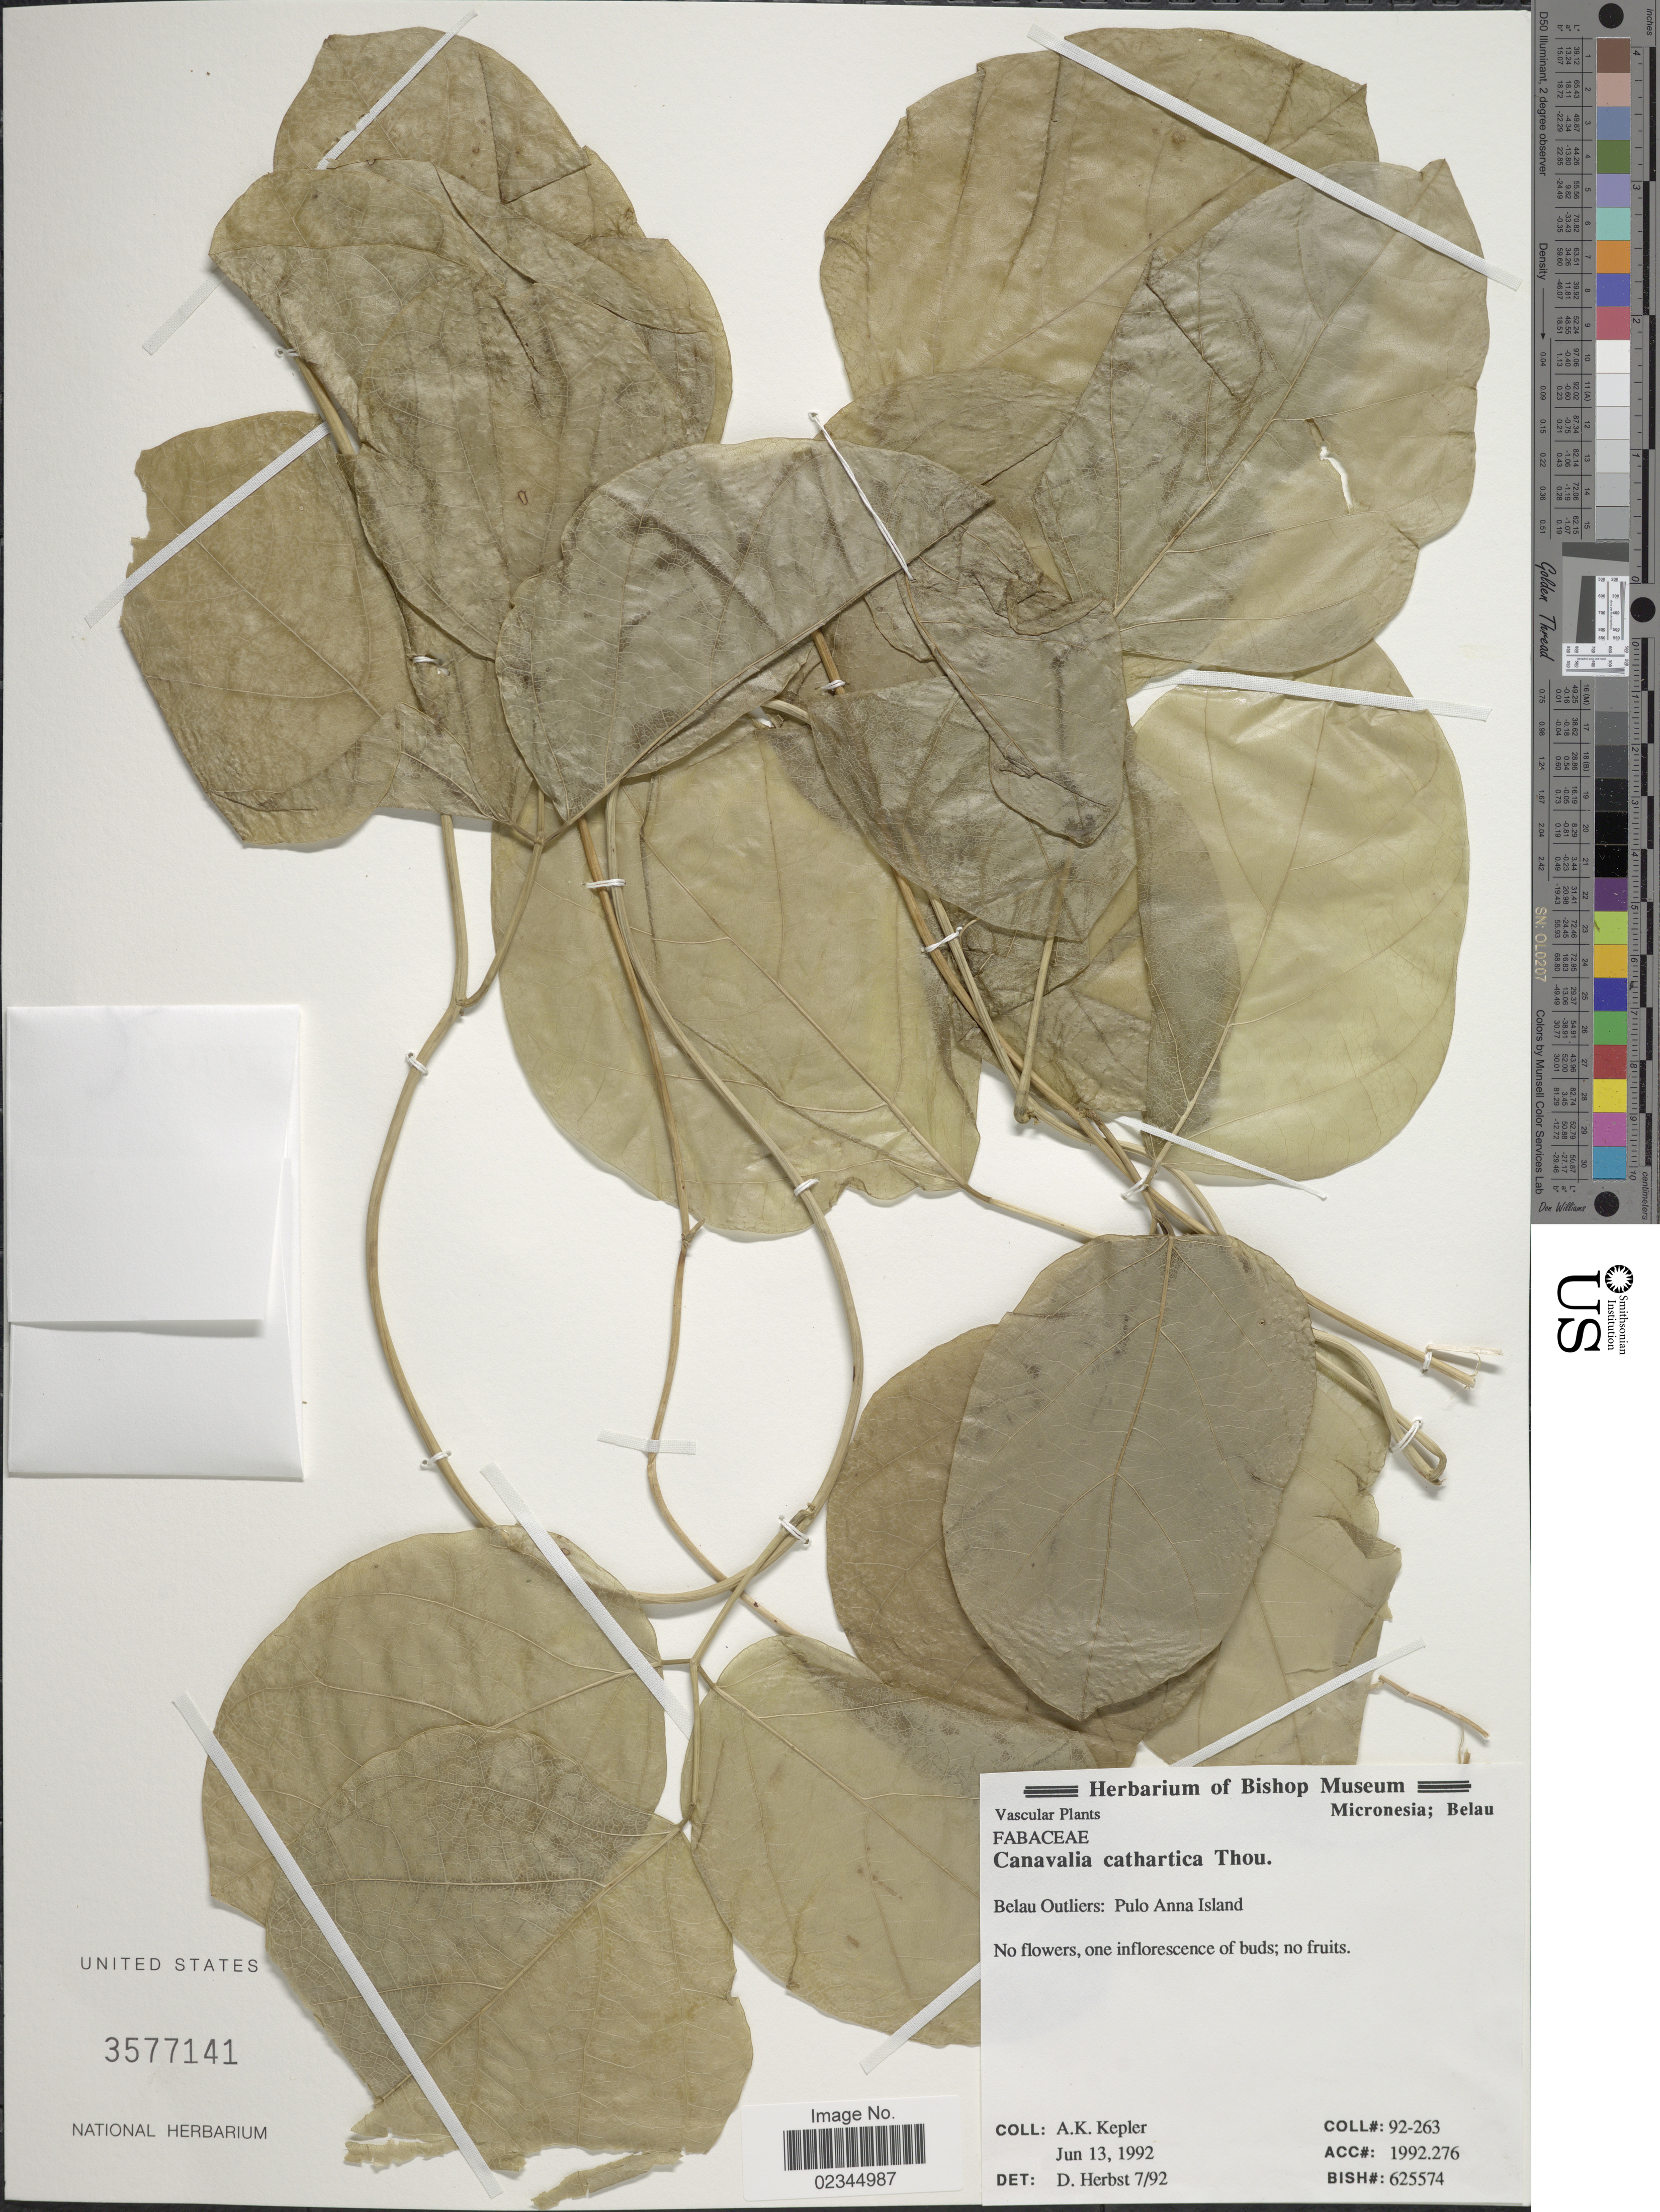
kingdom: Plantae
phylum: Tracheophyta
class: Magnoliopsida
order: Fabales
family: Fabaceae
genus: Canavalia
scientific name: Canavalia cathartica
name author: Thouars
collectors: A. K. Kepler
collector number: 92-263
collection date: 1992-06-13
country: Palau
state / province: Belau Outliers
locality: Pulo Anna Island, Micronesia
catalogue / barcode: US 3577141